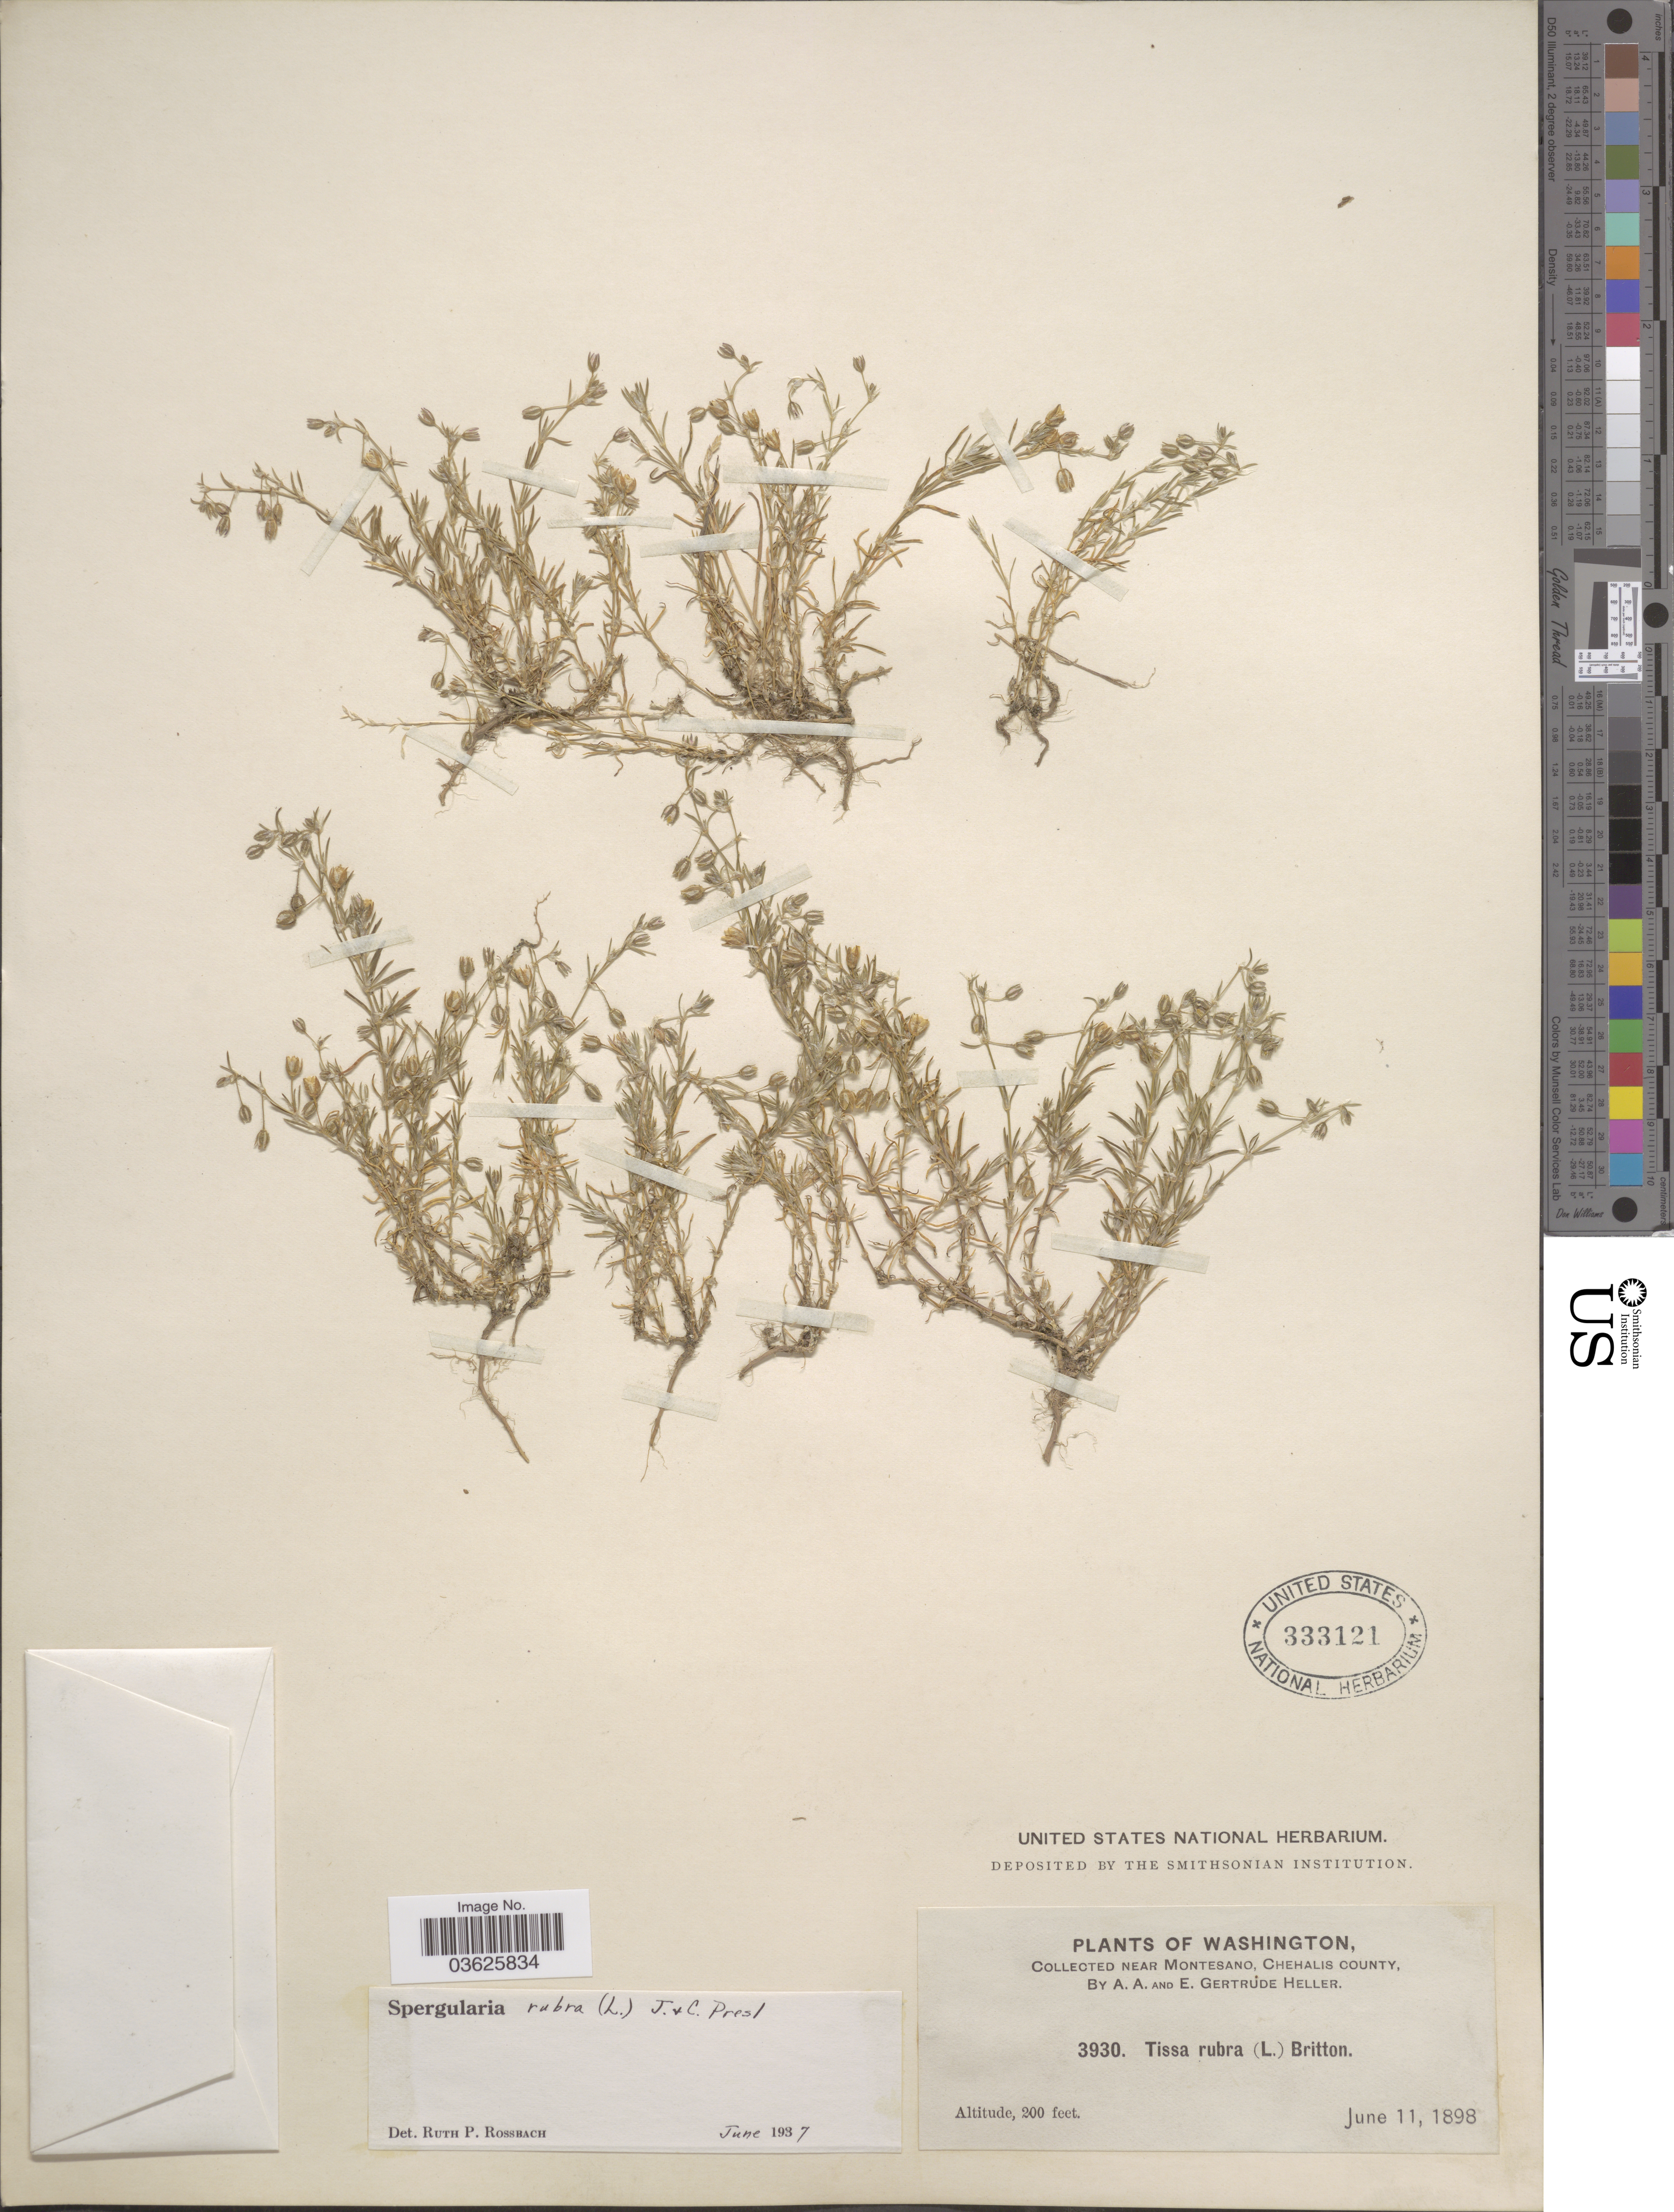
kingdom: Plantae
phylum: Tracheophyta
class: Magnoliopsida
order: Caryophyllales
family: Caryophyllaceae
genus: Spergularia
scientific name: Spergularia rubra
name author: (L.) J. Presl & C. Presl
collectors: A. A. Heller & E. Gertrude Heller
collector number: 3930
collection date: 1898-06-11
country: United States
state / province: Washington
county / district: Grays Harbor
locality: Near Montesano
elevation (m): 61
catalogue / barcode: US 333121